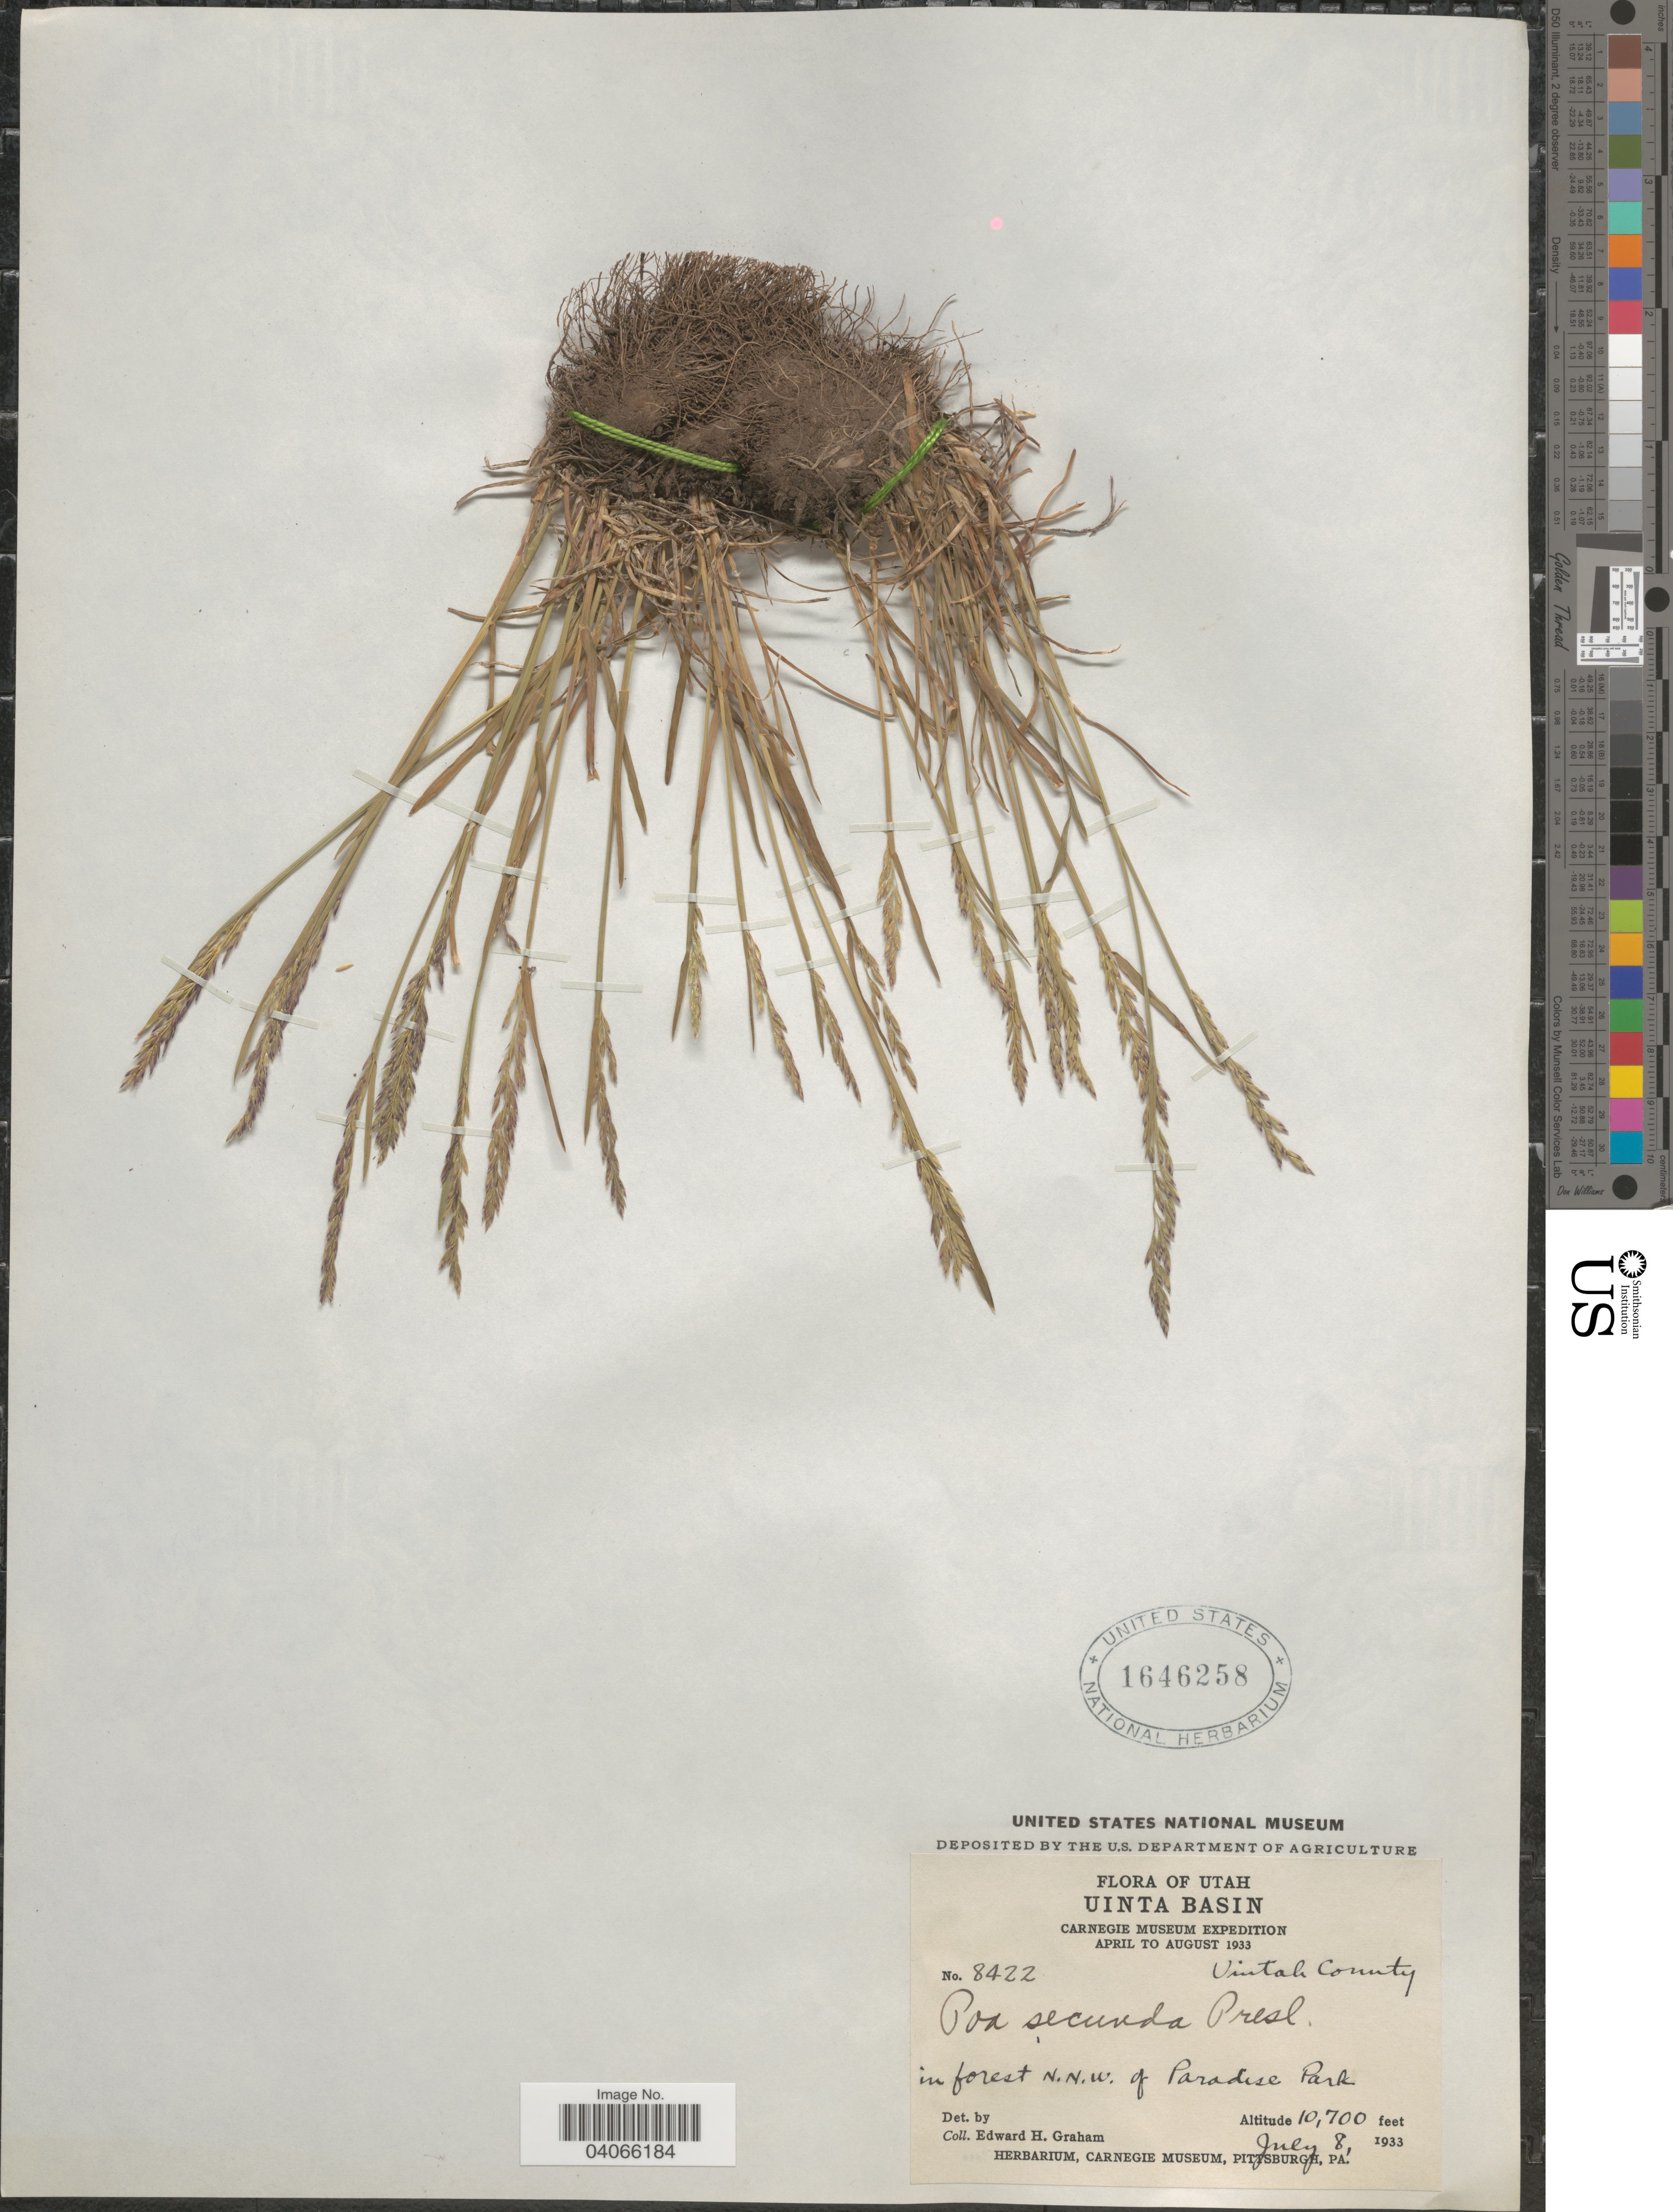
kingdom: Plantae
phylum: Tracheophyta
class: Liliopsida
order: Poales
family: Poaceae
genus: Poa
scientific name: Poa secunda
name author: J. Presl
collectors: E. H. Graham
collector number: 8422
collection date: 1933-07-08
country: United States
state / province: Utah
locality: Uinta Basin. Carnegie Museum Expedition April to August 1933. Uintah County. In forest N.N.W. of Paradise Park.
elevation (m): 3261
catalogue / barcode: US 1646258